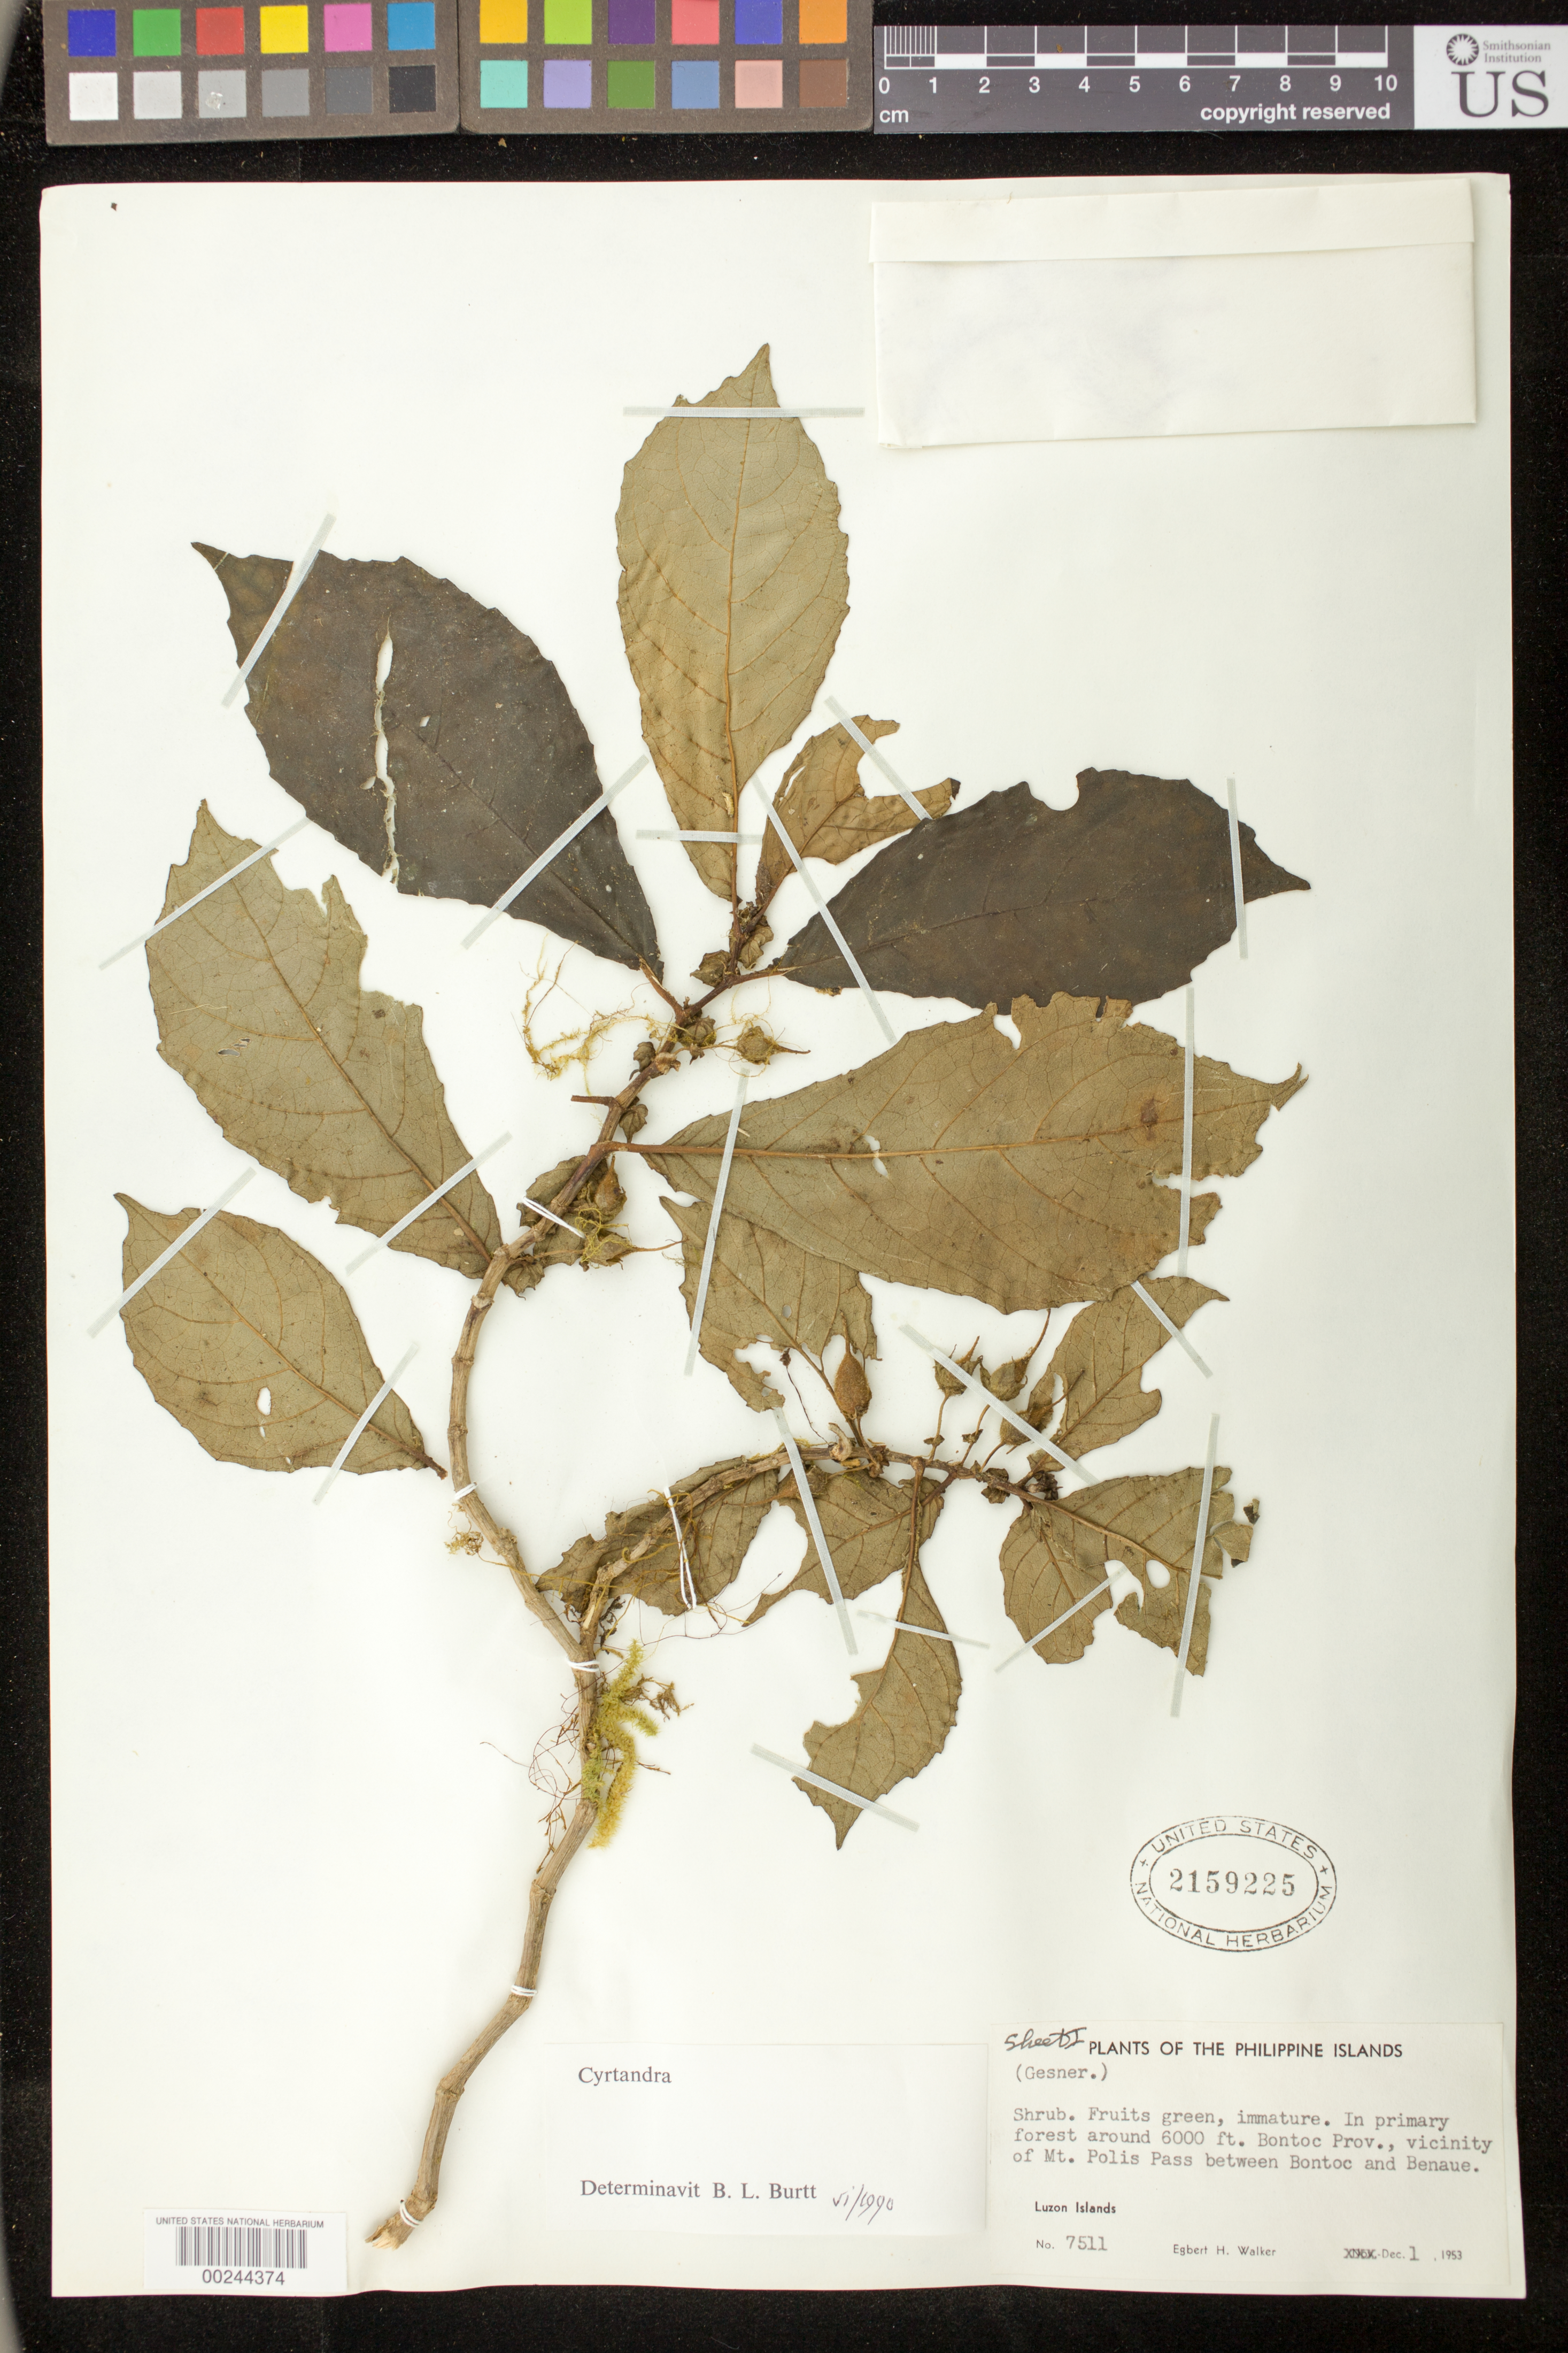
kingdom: Plantae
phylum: Tracheophyta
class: Magnoliopsida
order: Lamiales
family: Gesneriaceae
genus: Cyrtandra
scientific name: Cyrtandra sp.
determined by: Burtt, B. L.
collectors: E. H. Walker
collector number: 7511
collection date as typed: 01 Dec 1953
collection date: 1953-12-01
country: Philippines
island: Luzon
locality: Mountain province, Bontoc prov, vicinity of mt polis pass between bontoc and benaue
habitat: In primary forest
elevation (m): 1829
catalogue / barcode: US 2159225